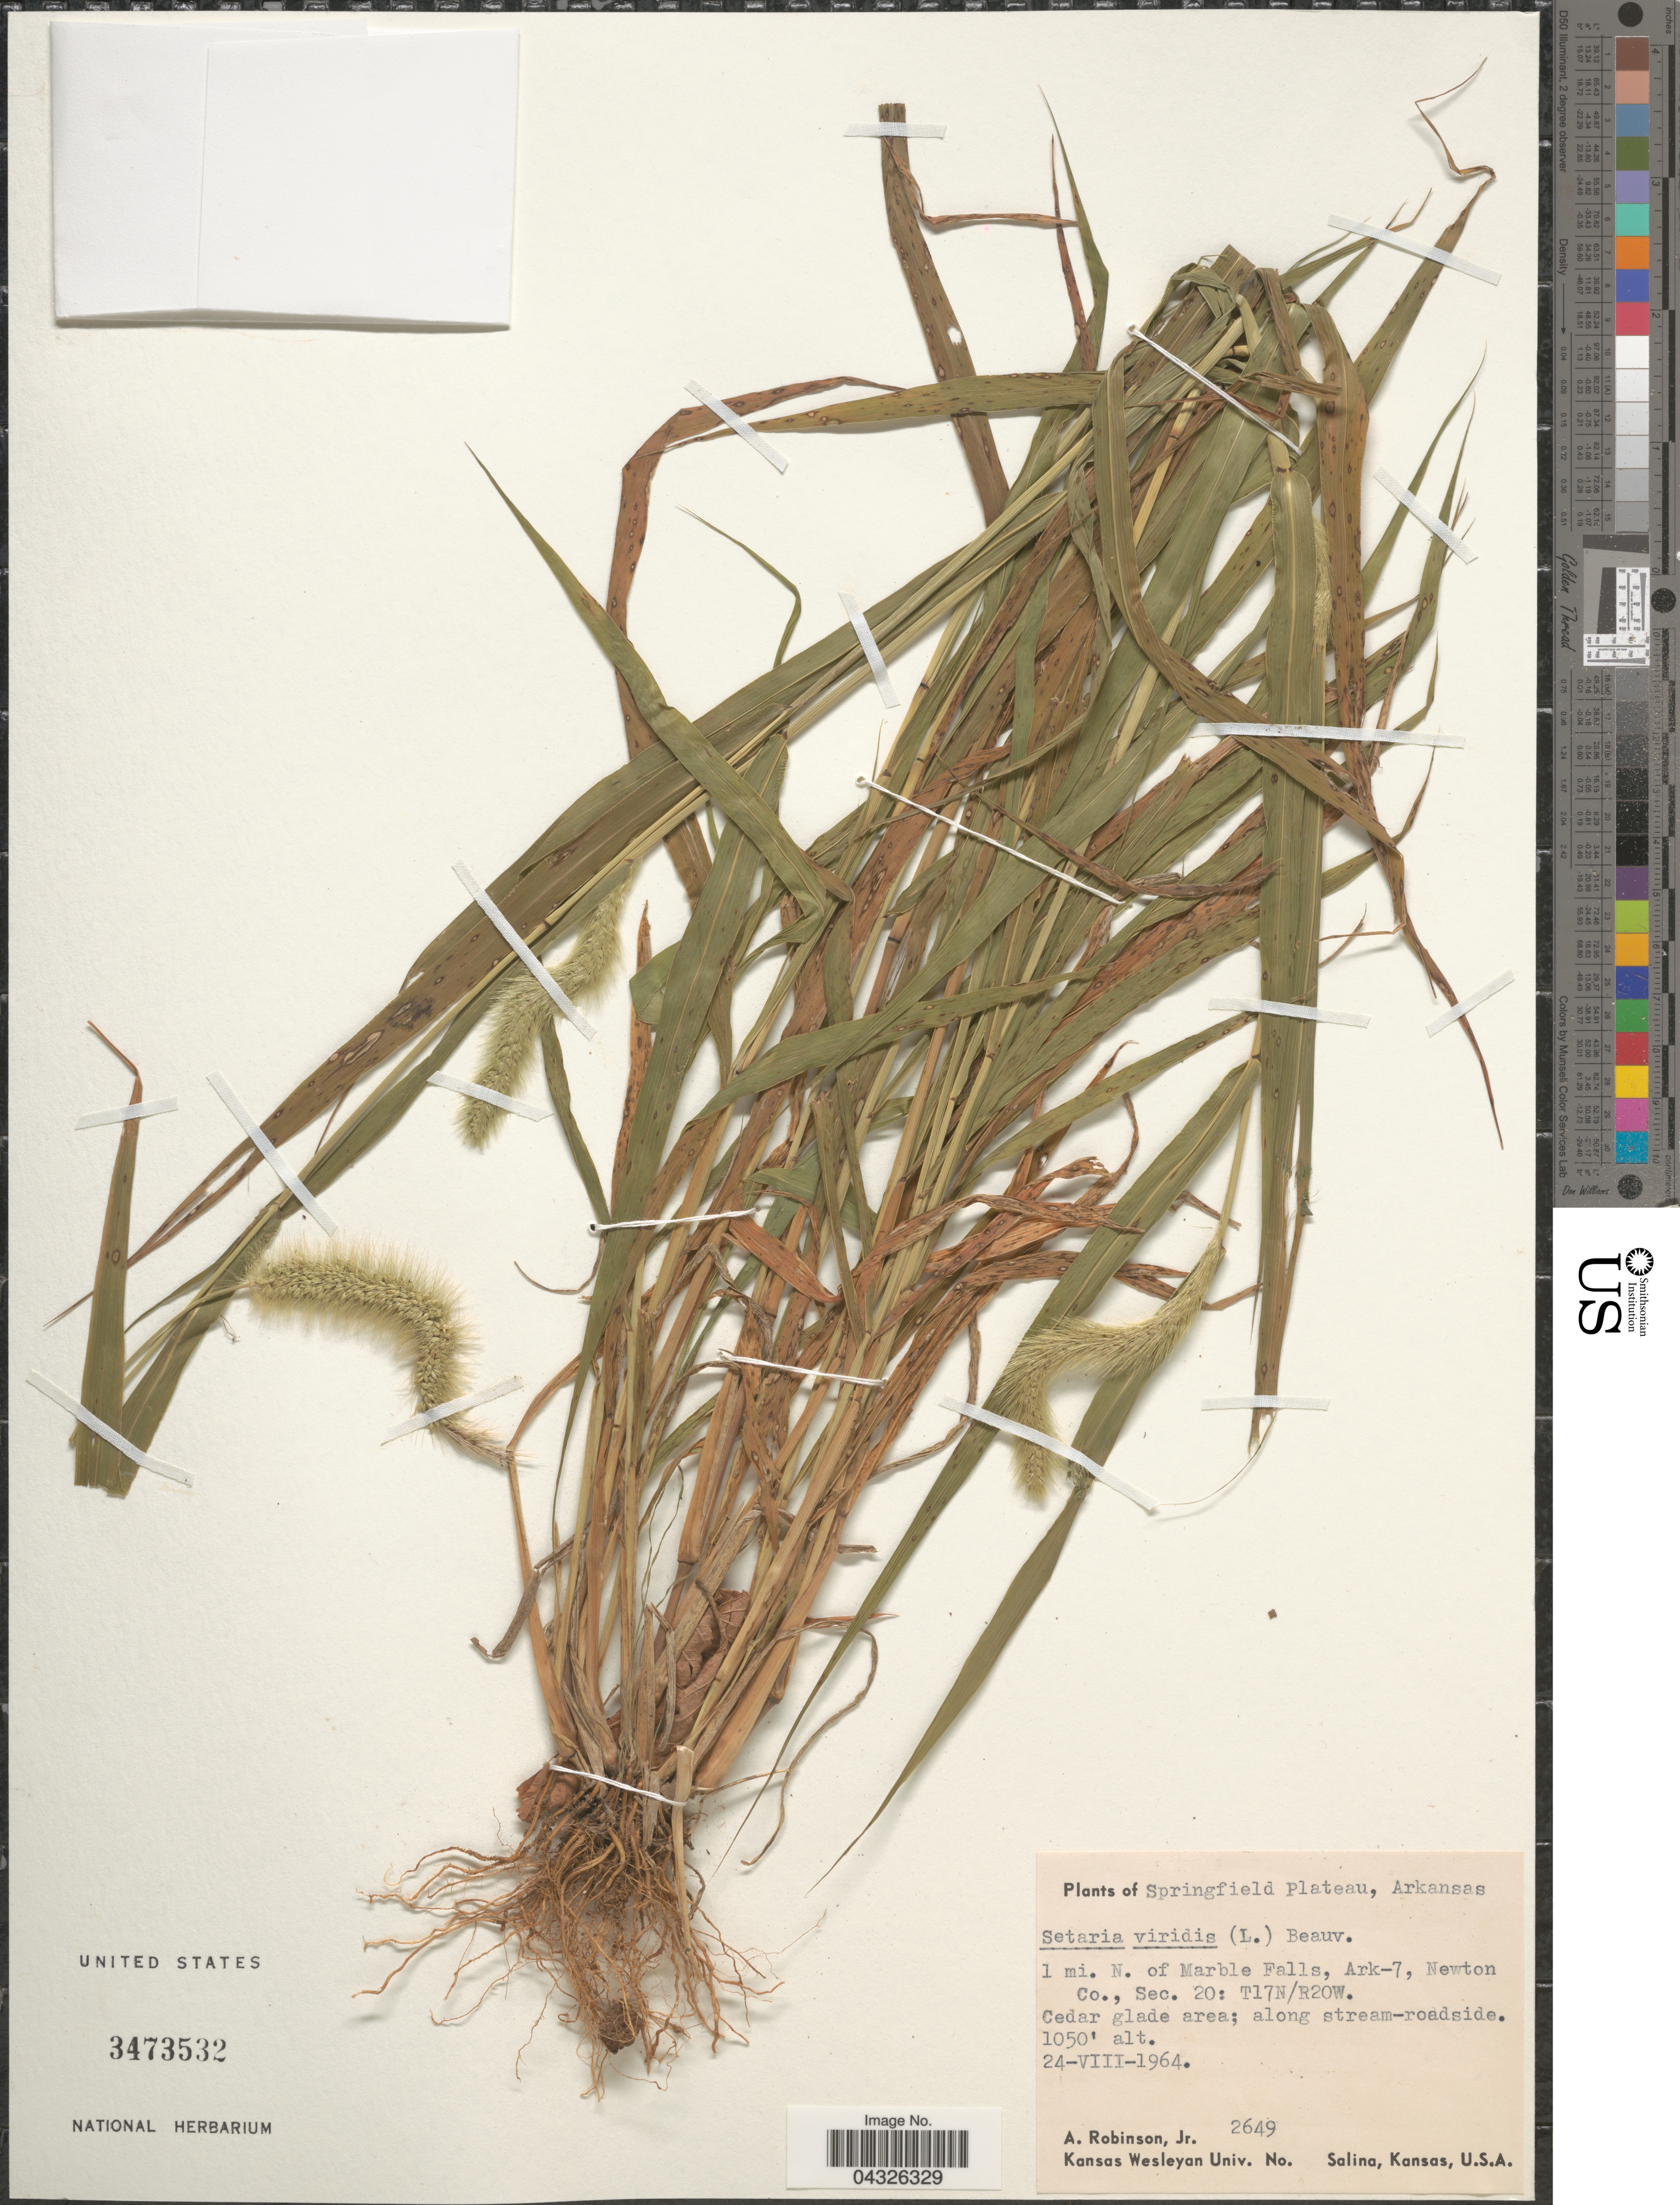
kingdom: Plantae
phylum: Tracheophyta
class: Liliopsida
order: Poales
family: Poaceae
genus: Setaria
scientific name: Setaria viridis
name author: (L.) P. Beauv.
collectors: A. Robinson Jr.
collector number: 2649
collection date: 1964-08-24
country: United States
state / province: Arkansas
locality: Springfield Plateau. 1 mi. N. of Marble Falls, Ark-7, Newton Co., Sec. 20: T17N/R20W. Cedar glade area; along stream-roadside.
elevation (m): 320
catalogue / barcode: US 3473532